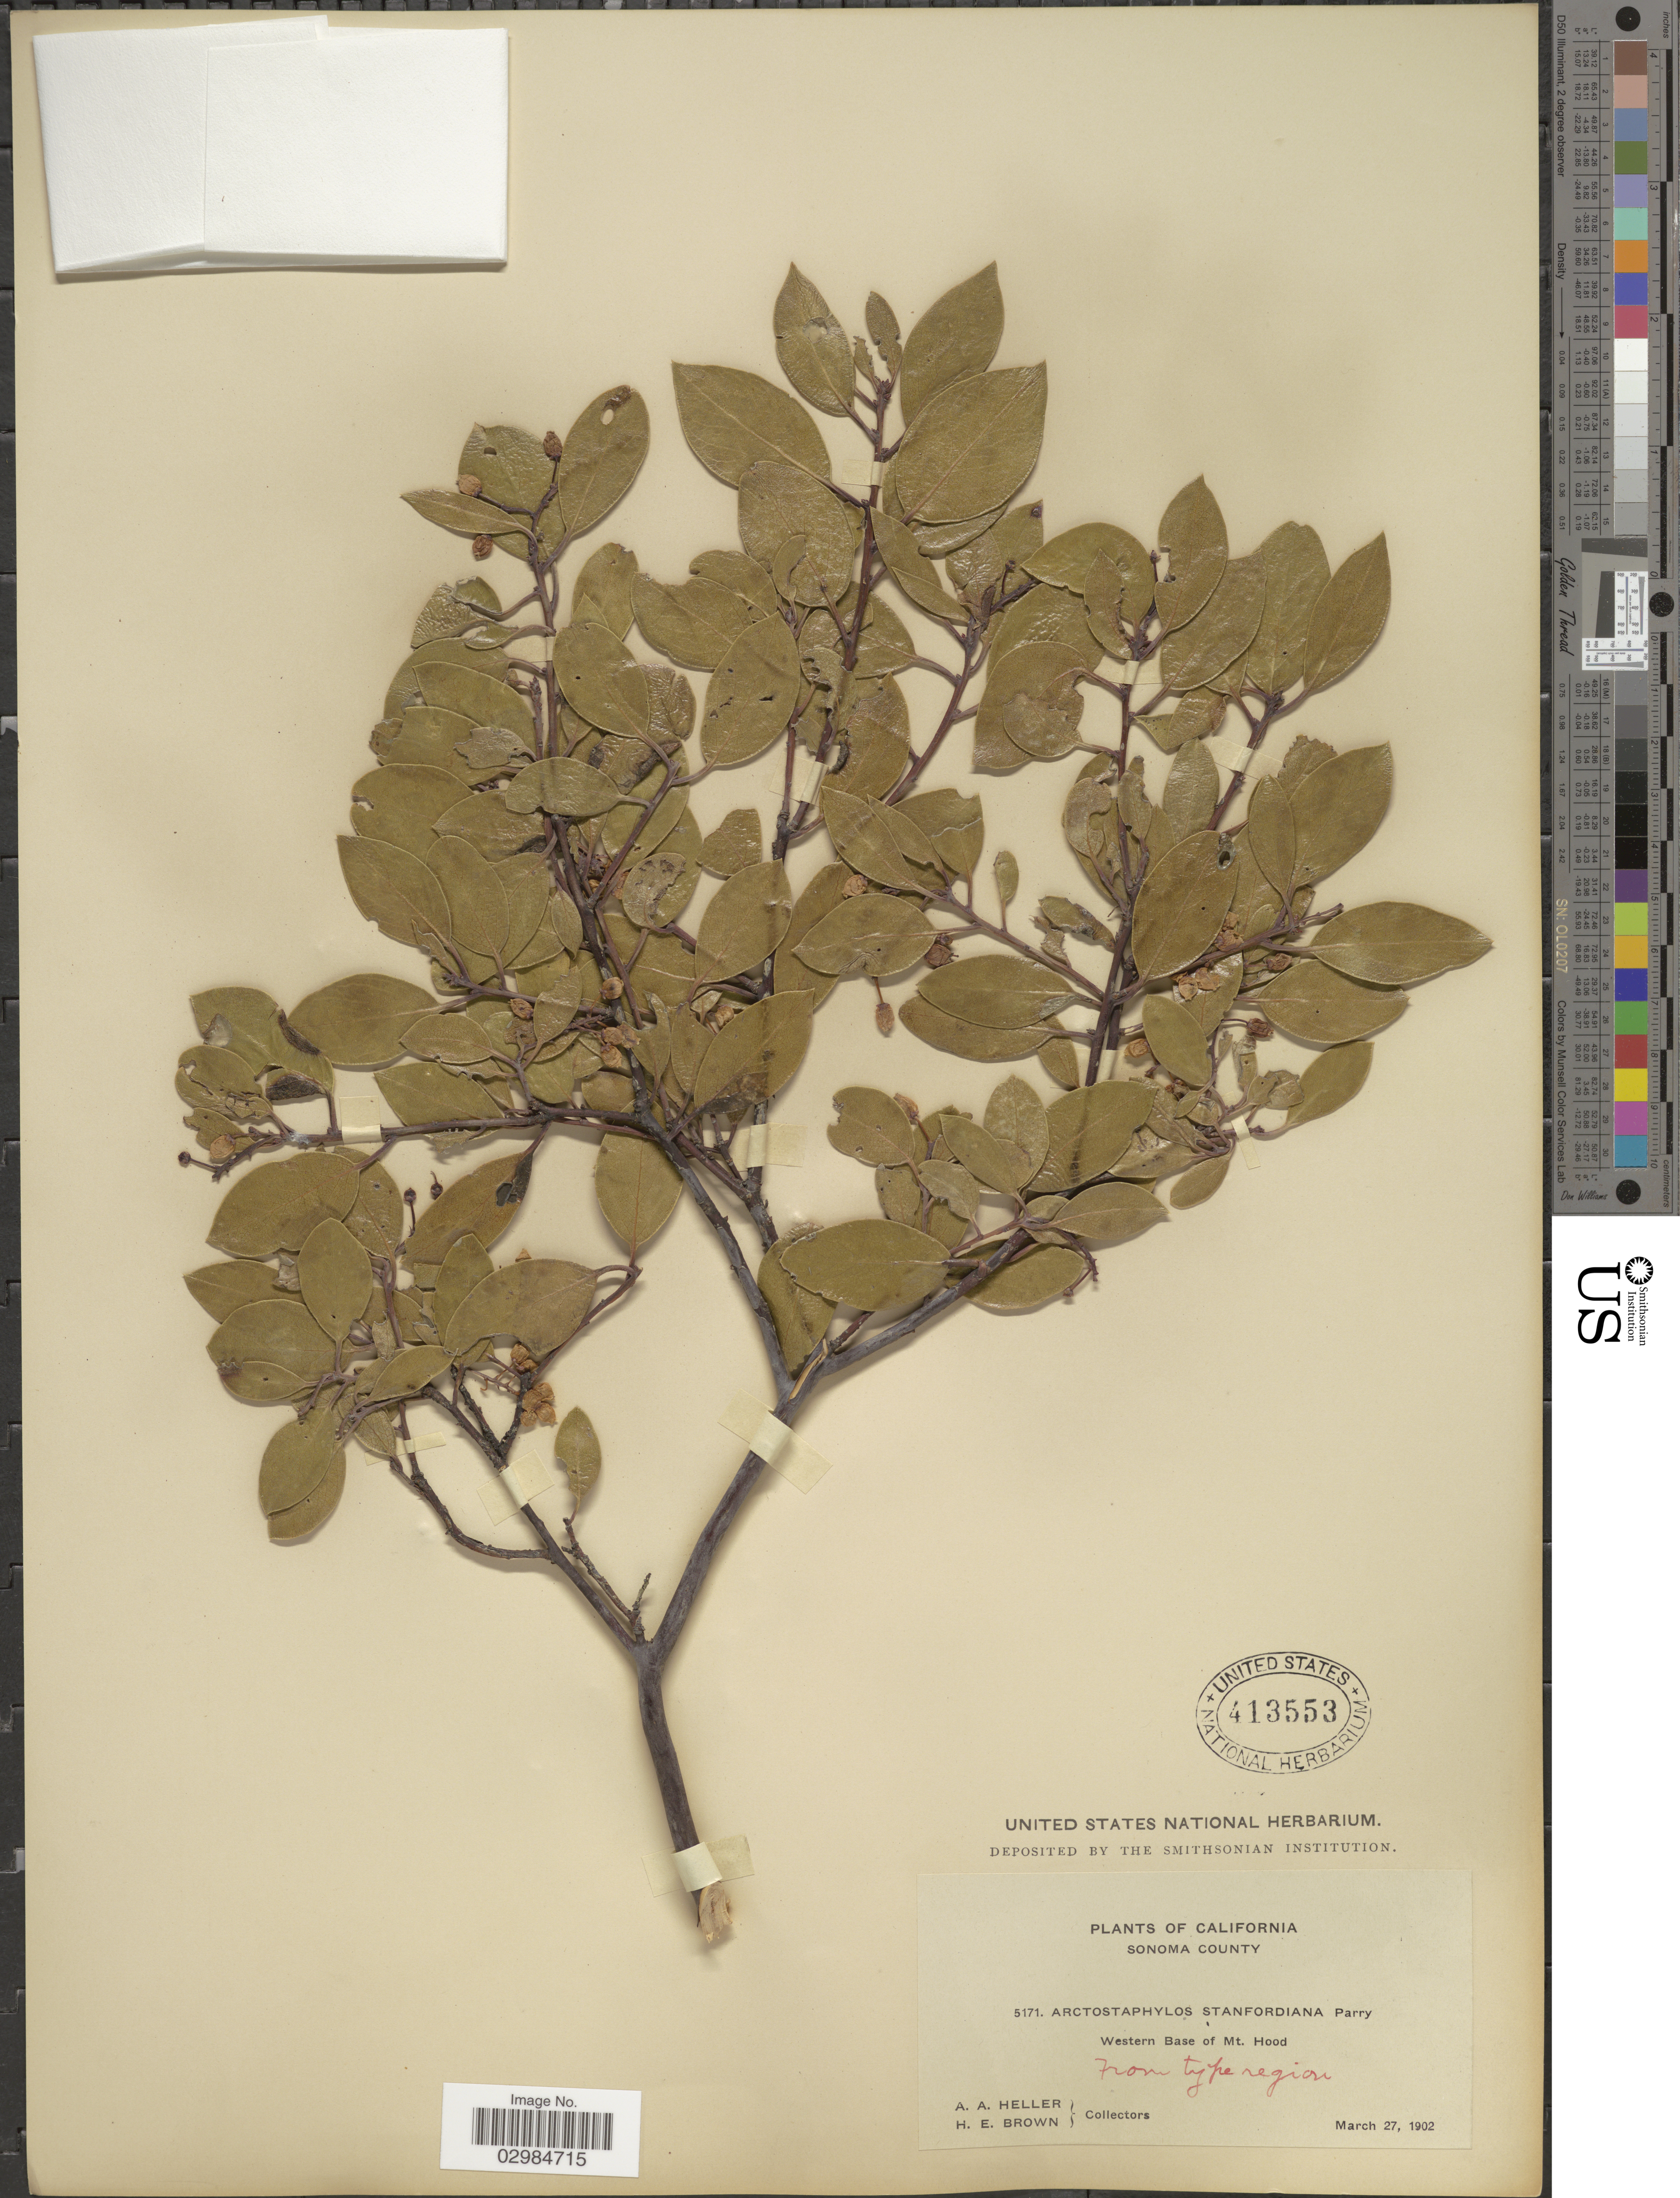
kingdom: Plantae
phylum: Tracheophyta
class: Magnoliopsida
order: Ericales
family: Ericaceae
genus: Arctostaphylos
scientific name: Arctostaphylos stanfordiana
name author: Parry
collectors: A. A. Heller & H. E. Brown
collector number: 5171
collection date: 1902-03-27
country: United States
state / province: California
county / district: Sonoma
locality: Sonoma County. Western base of Mt. Hood.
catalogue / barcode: US 413553